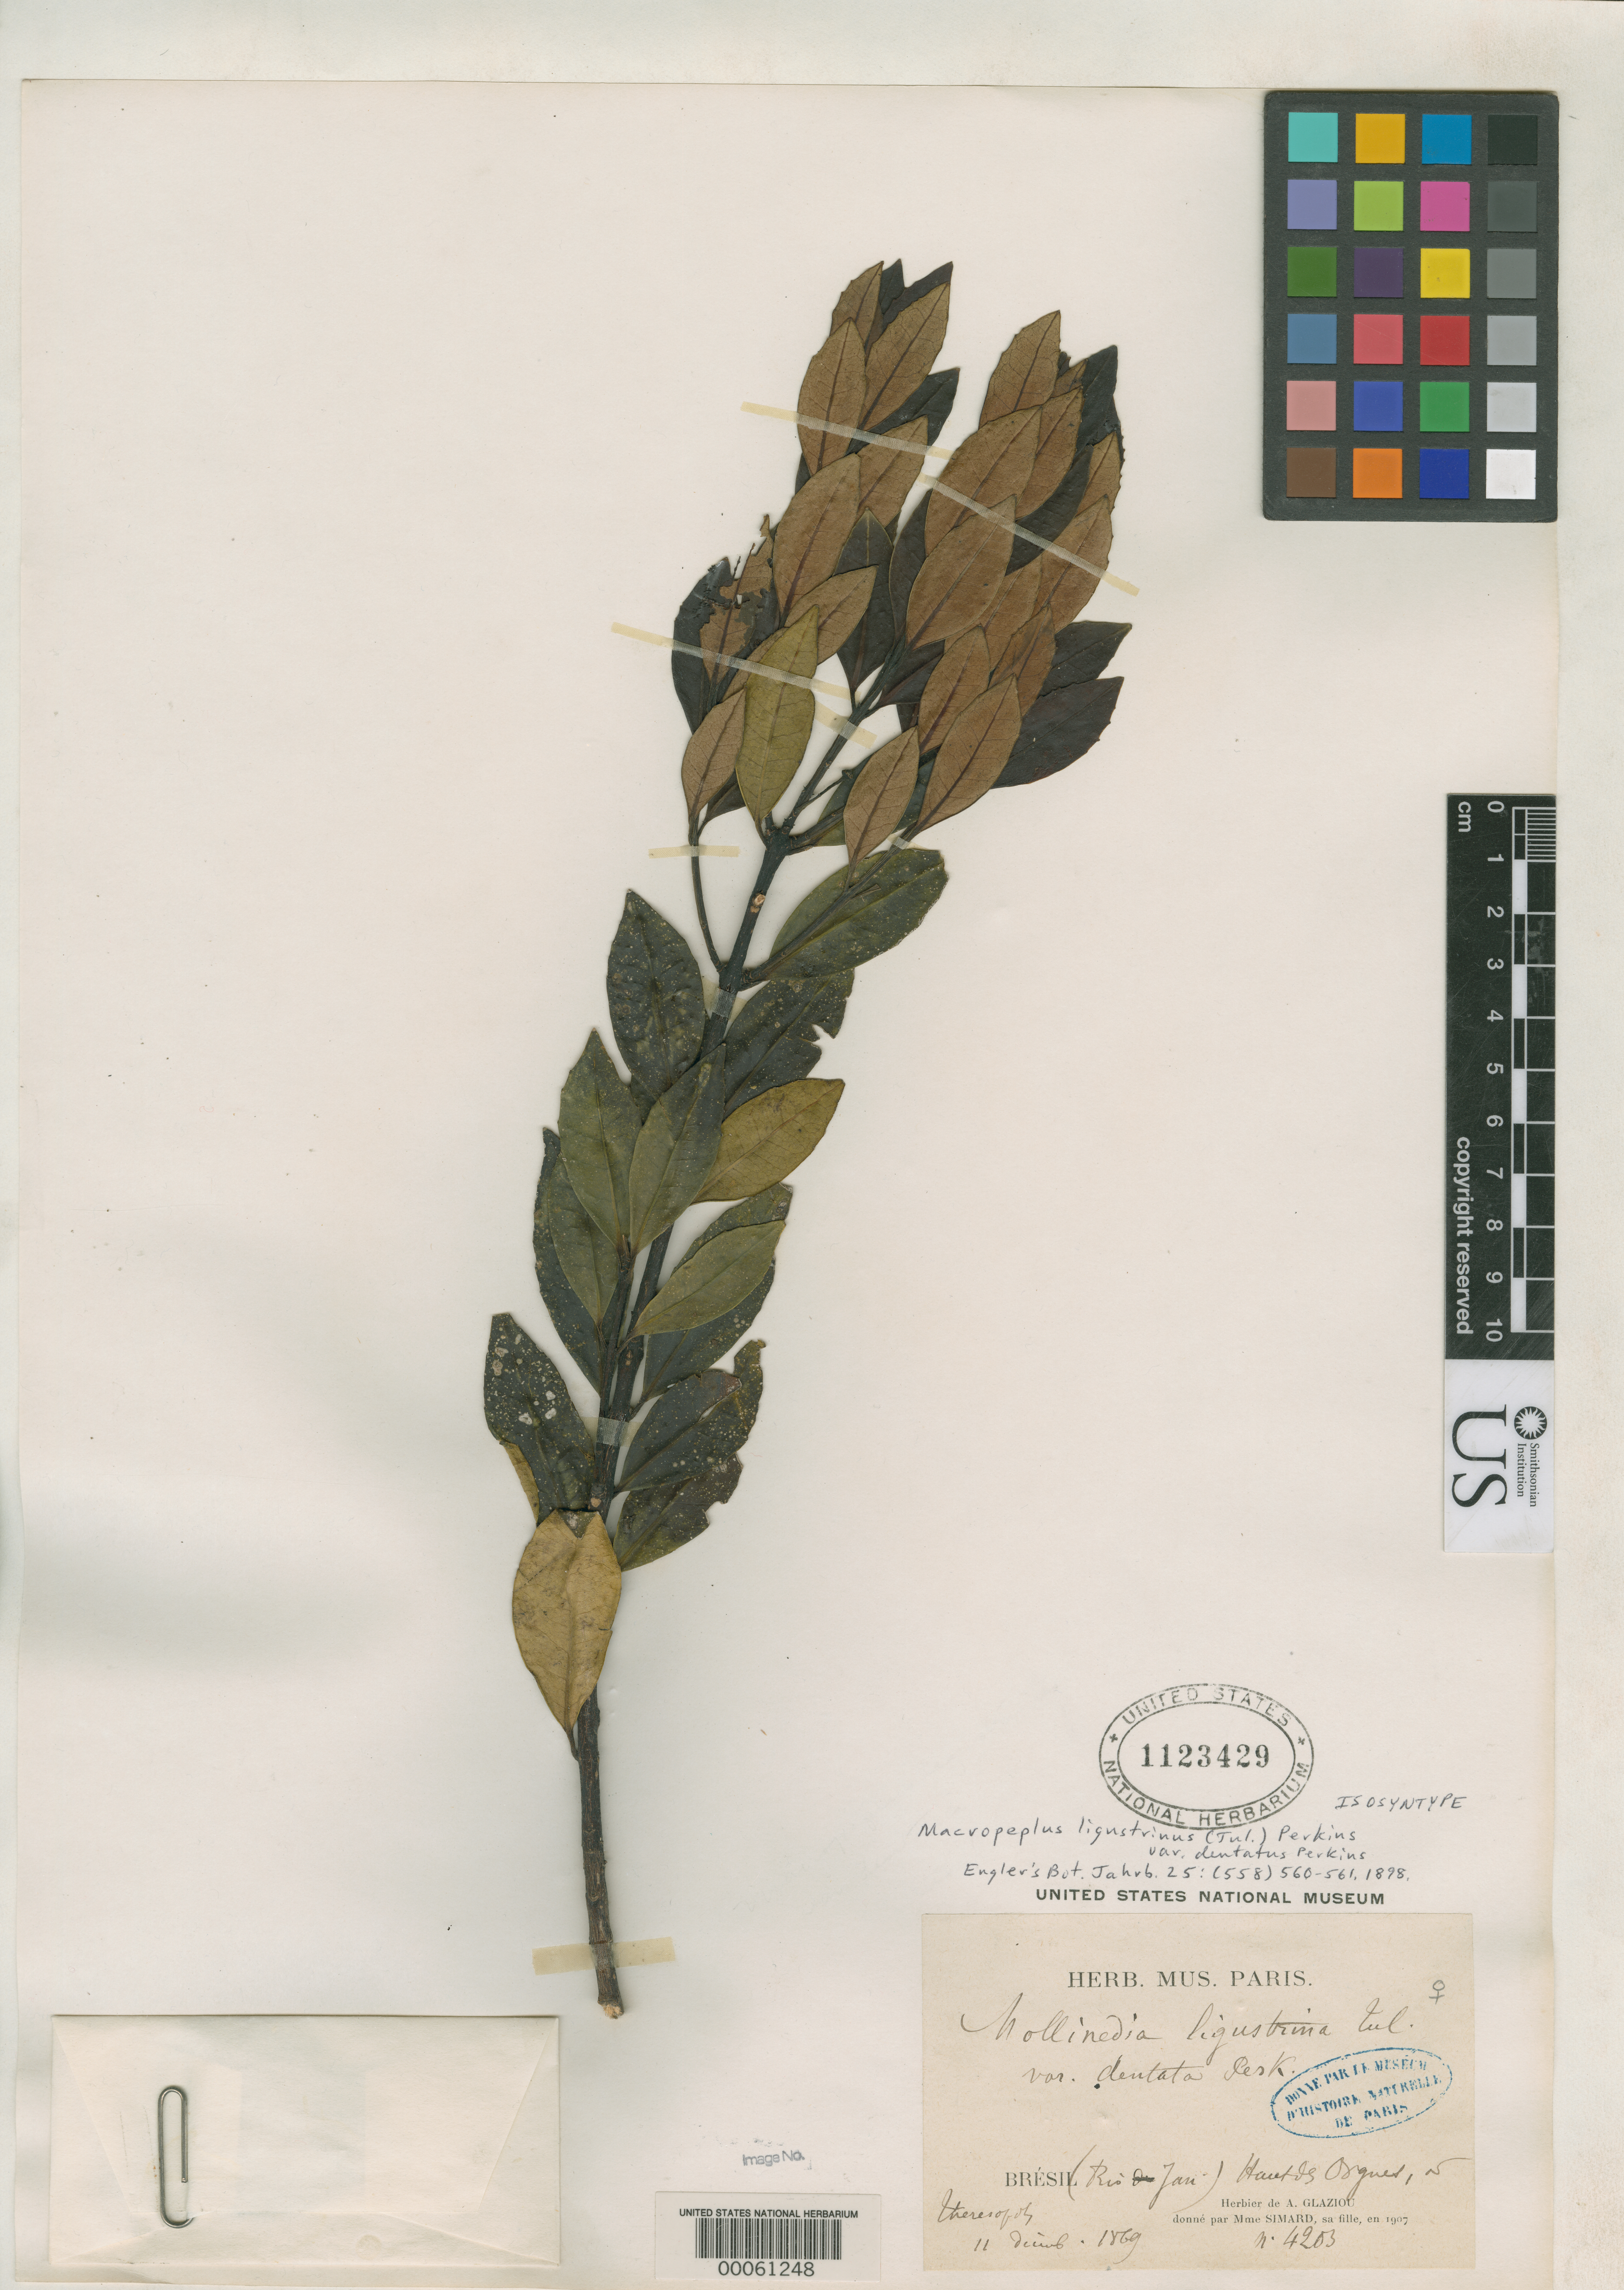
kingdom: Plantae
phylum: Tracheophyta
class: Magnoliopsida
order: Laurales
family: Monimiaceae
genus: Macropeplus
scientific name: Macropeplus ligustrinus var. dentatus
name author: Perkins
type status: Isosyntype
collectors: A. F. M. Glaziou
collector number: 4203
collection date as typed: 11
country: Brazil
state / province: Rio de Janeiro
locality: Serra dos Orgaos.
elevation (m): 2200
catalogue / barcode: US 1123429